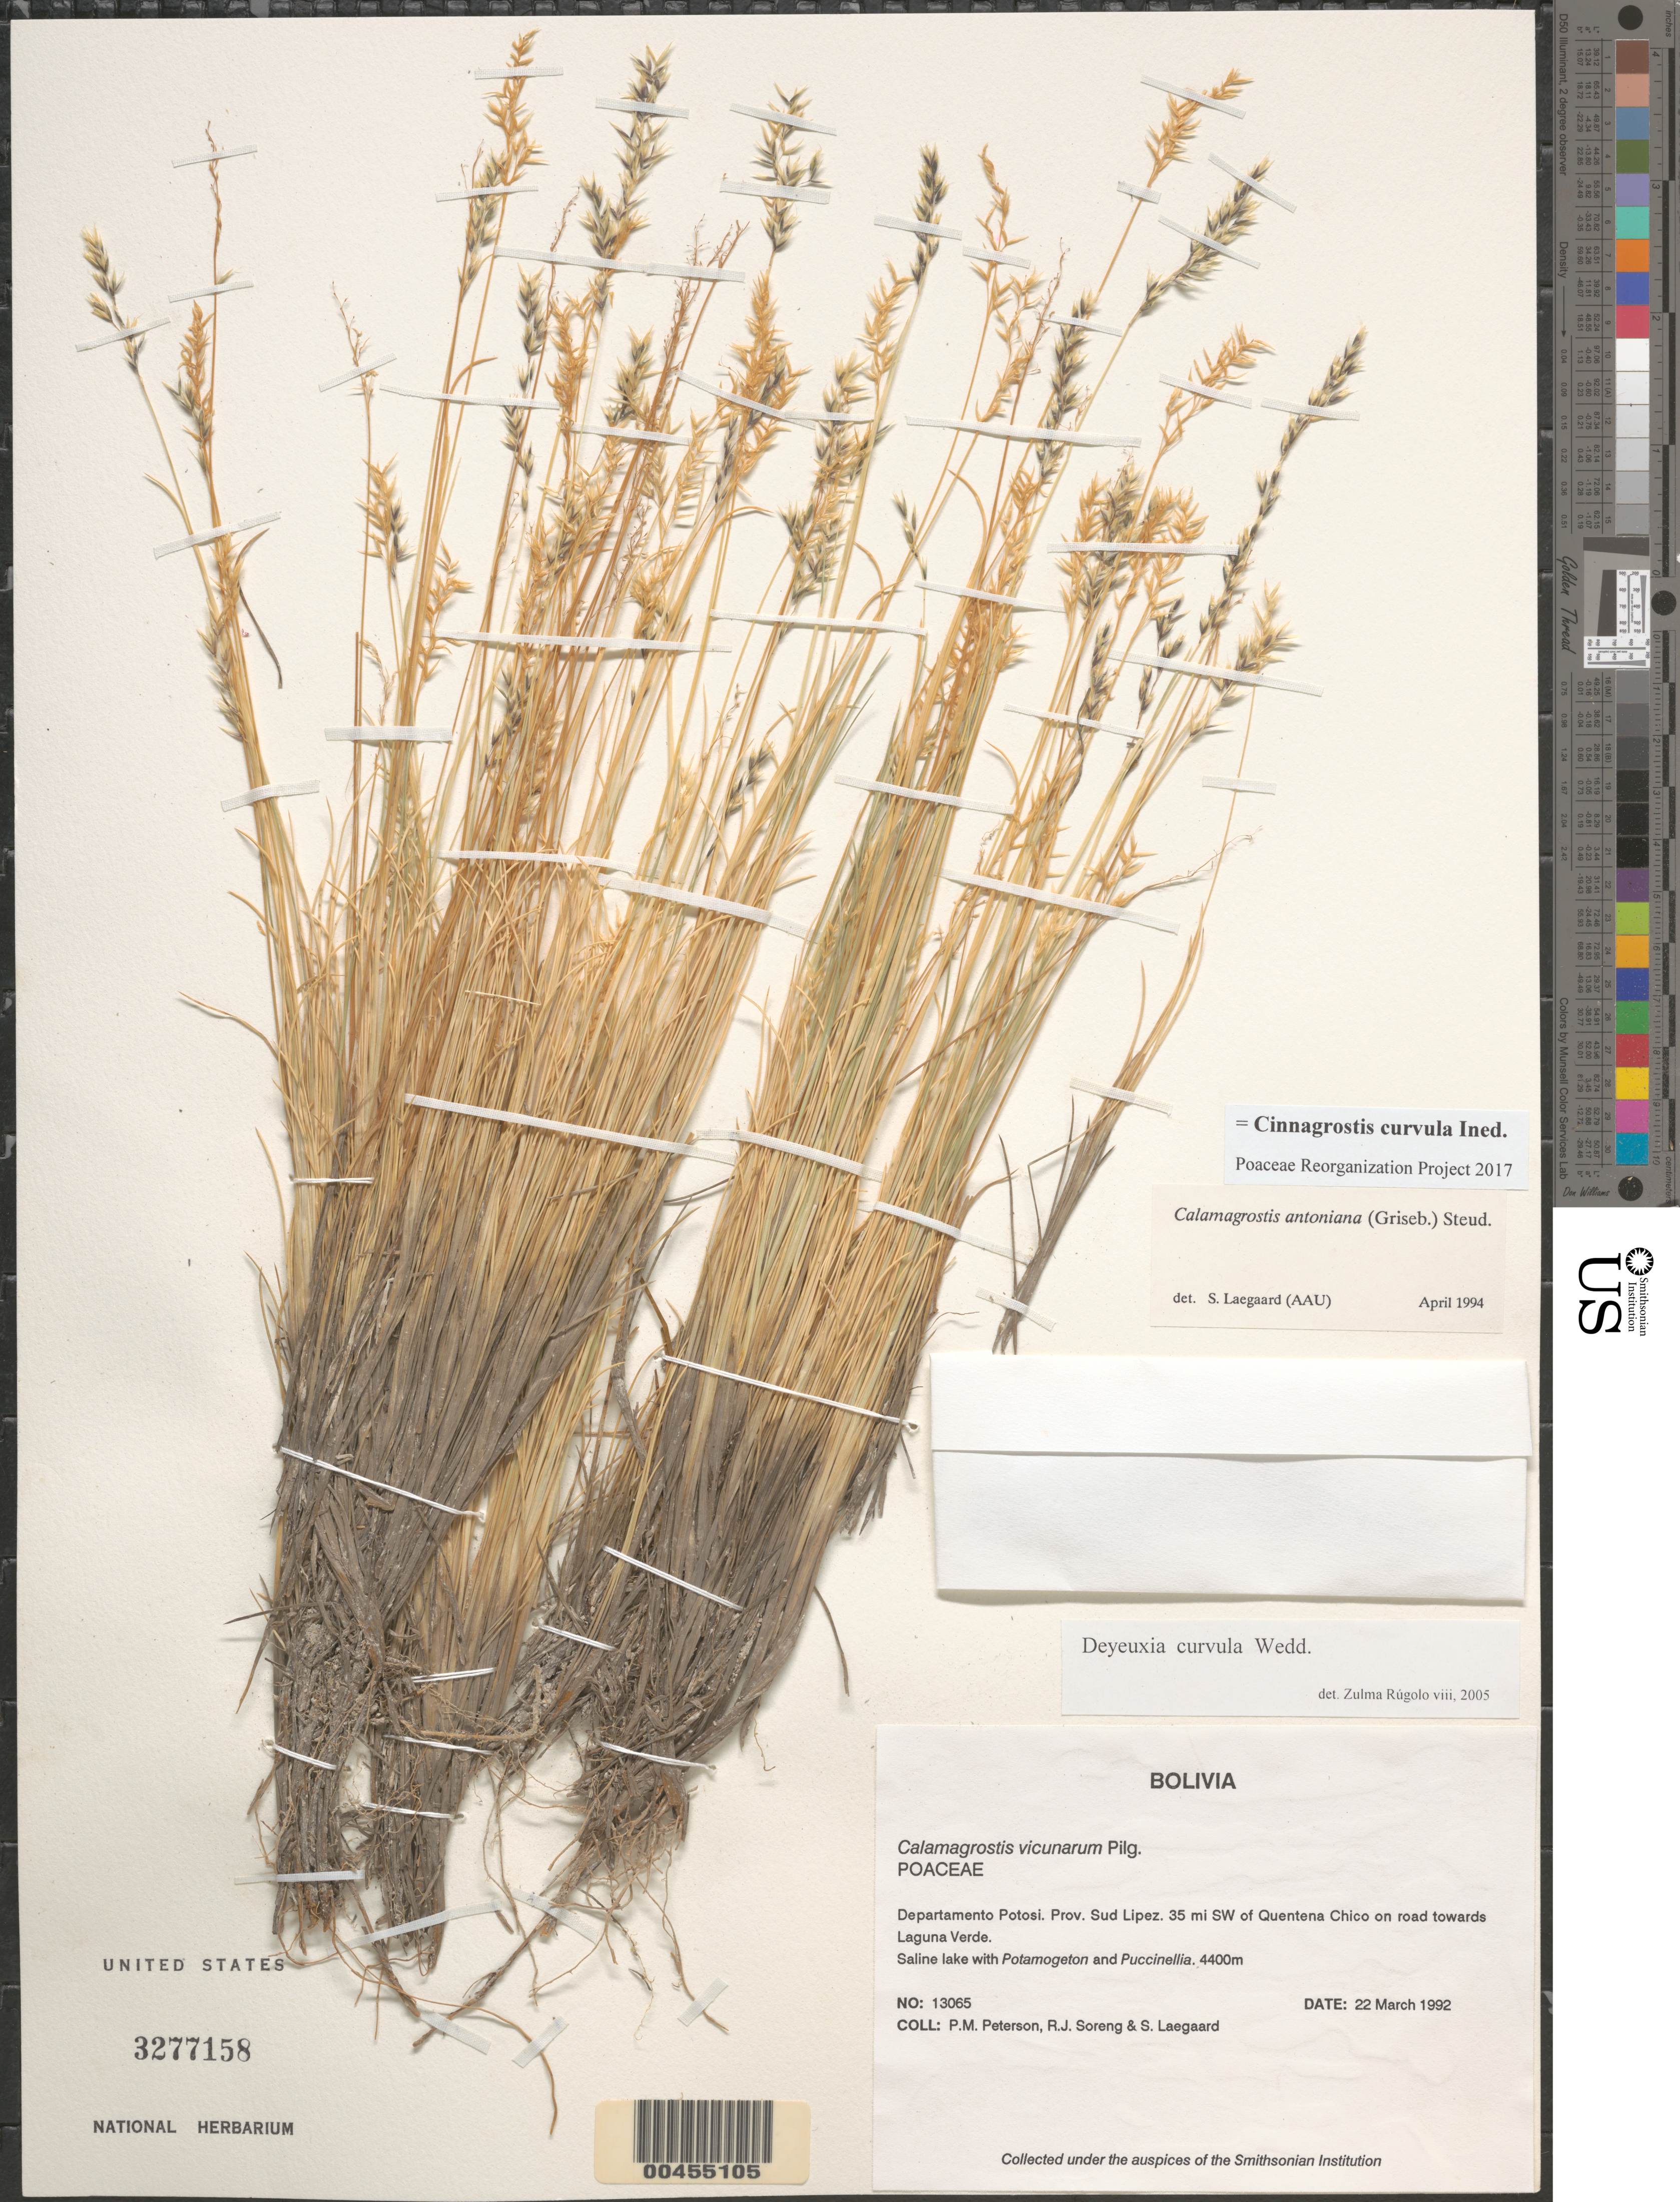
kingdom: Plantae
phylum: Tracheophyta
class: Liliopsida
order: Poales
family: Poaceae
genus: Cinnagrostis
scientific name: Cinnagrostis curvula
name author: (Wedd.) P.M. Peterson et al.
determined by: Poaceae Reorganization Project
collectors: P. M. Peterson, R. J. Soreng & S. Lægaard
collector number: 13065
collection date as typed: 22 Mar 1992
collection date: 1992-03-22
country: Bolivia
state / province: Potosí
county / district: Sud Lípez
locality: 35 mi SW of Quentena Chico on road towards Laguna Verde.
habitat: Saline lake with Potamogeton and Puccinellia.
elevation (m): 4400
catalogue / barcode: US 3277158